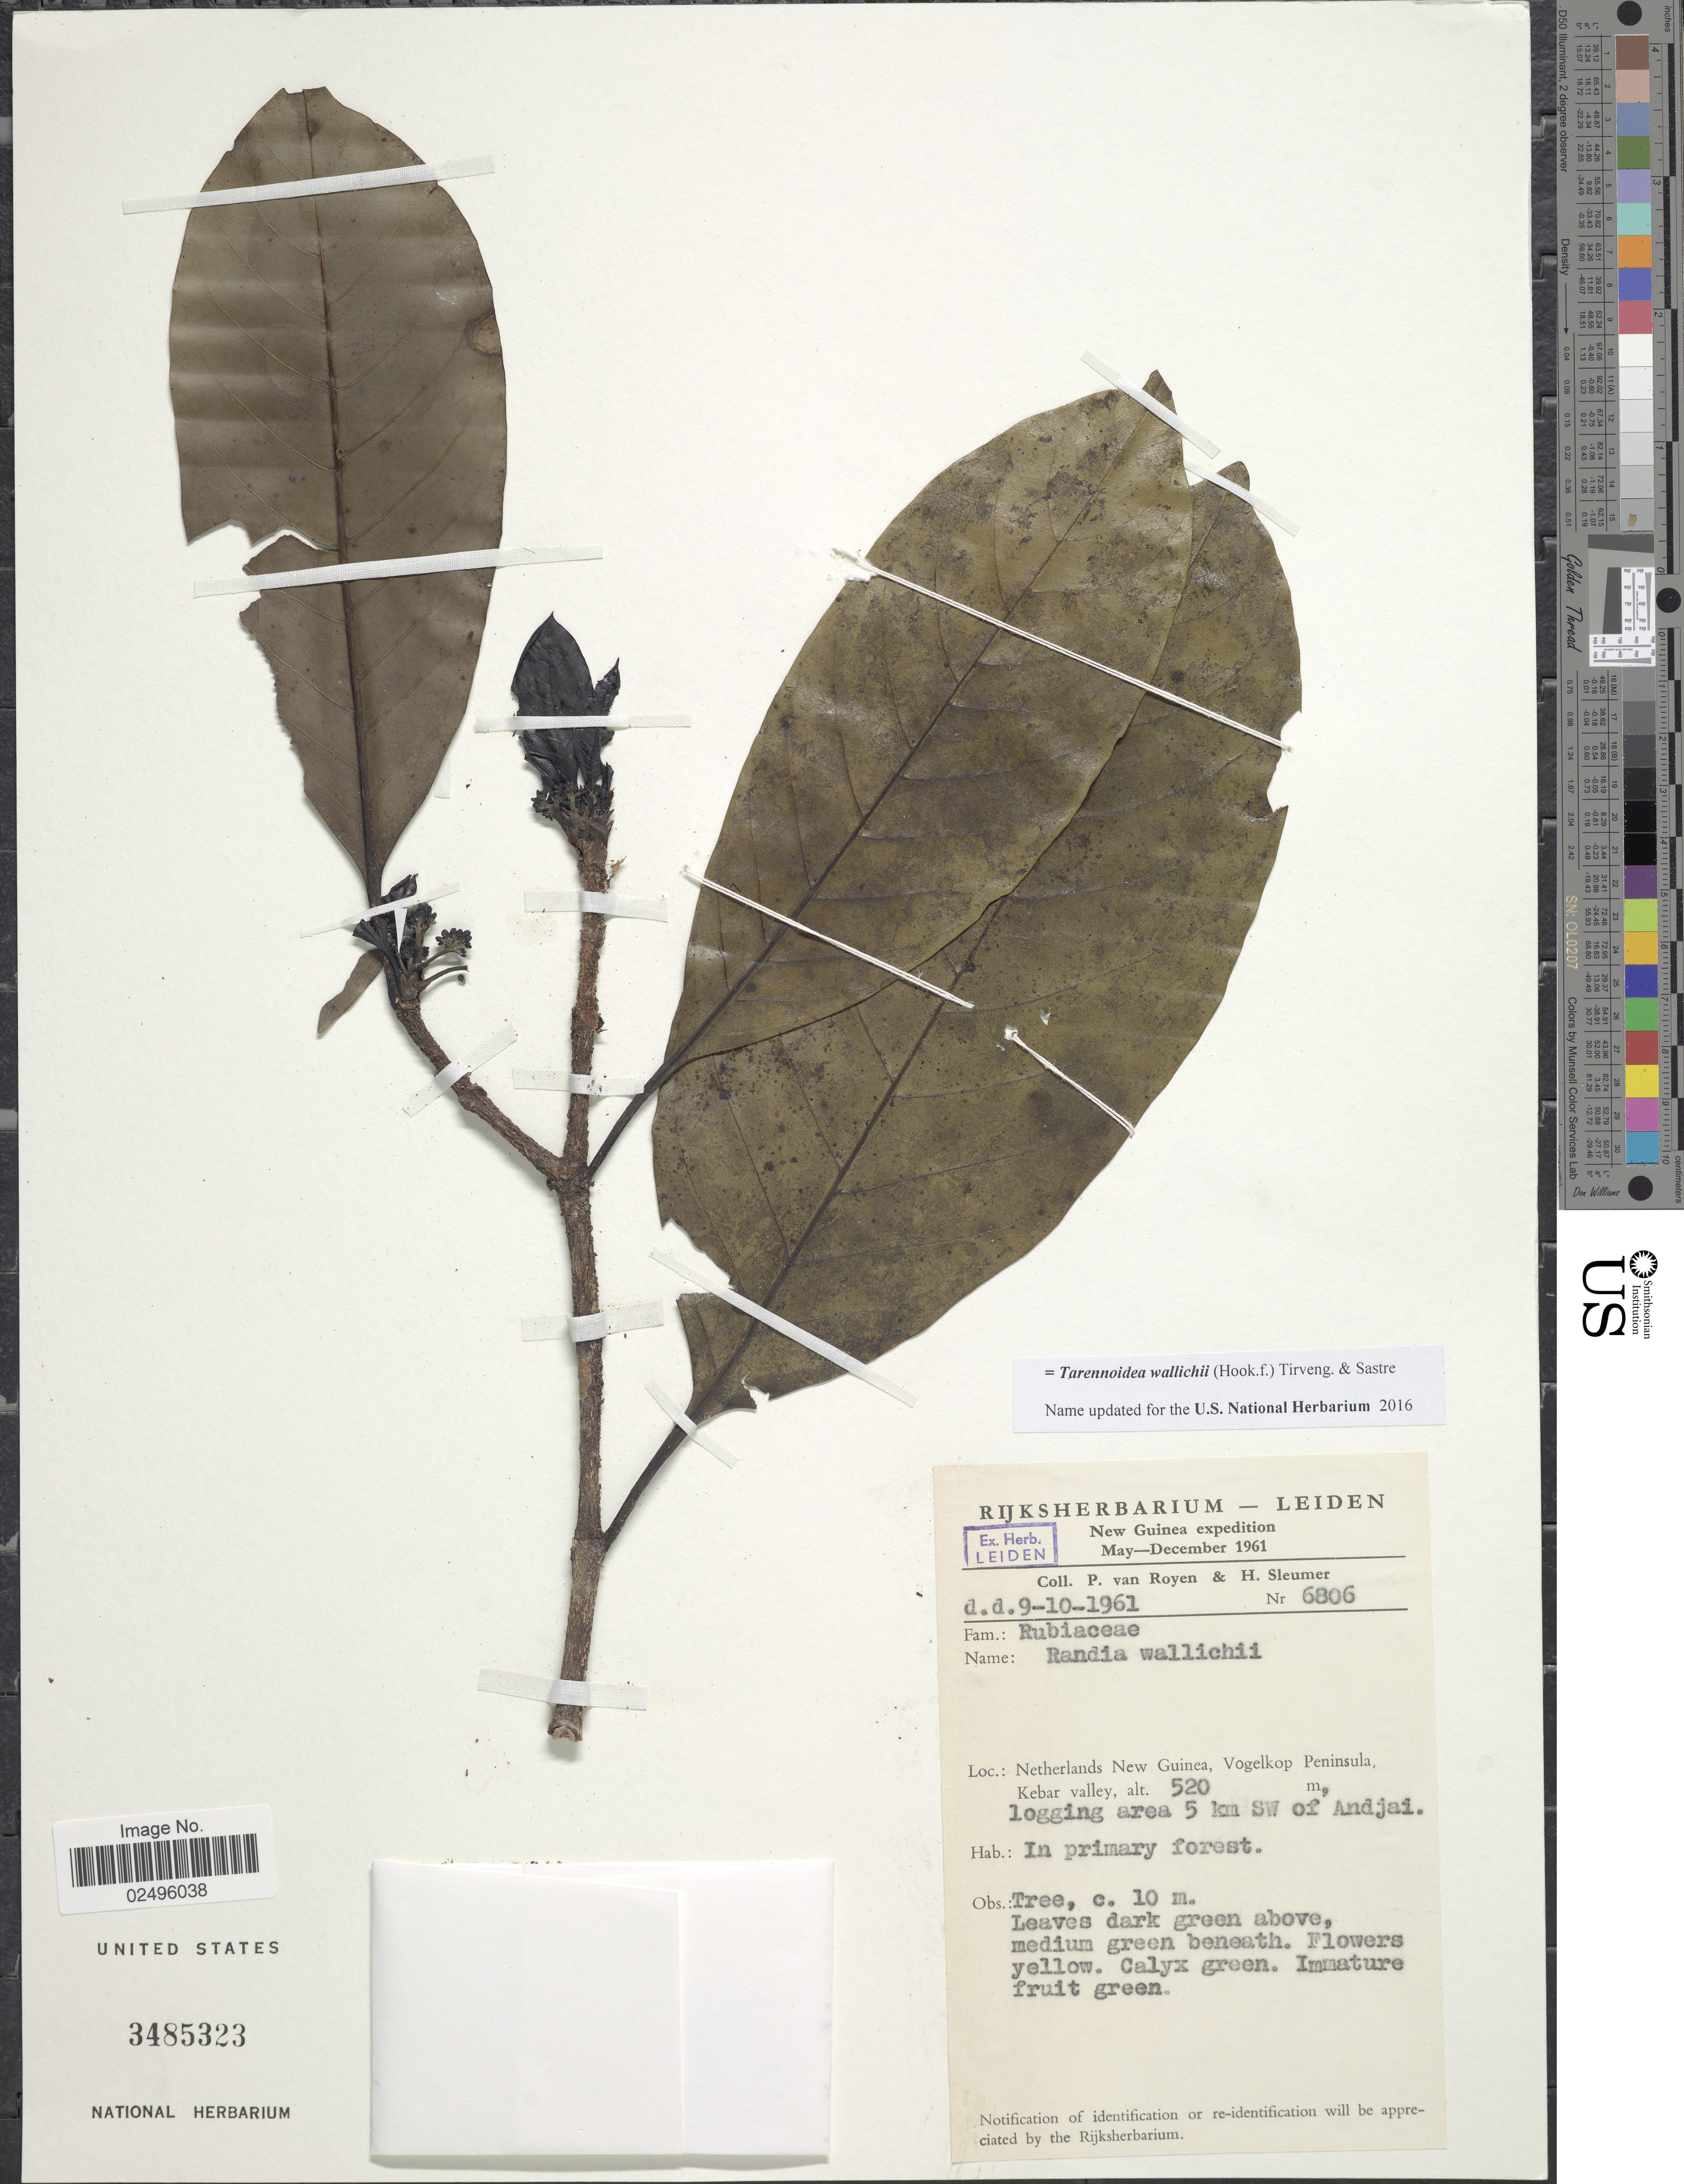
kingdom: Plantae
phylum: Tracheophyta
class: Magnoliopsida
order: Gentianales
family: Rubiaceae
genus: Tarennoidea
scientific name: Tarennoidea wallichii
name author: (Hook. f.) Tirveng. & Sastre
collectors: P. van Royen & H. O. Sleumer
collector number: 6806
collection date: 1961-10-09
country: Indonesia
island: New Guinea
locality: Netherlands New Guinea, Vogelkop Peninsula, Kebar valley, logging area 5 km SW of Andjai, In primary forest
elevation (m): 520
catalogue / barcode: US 3485323